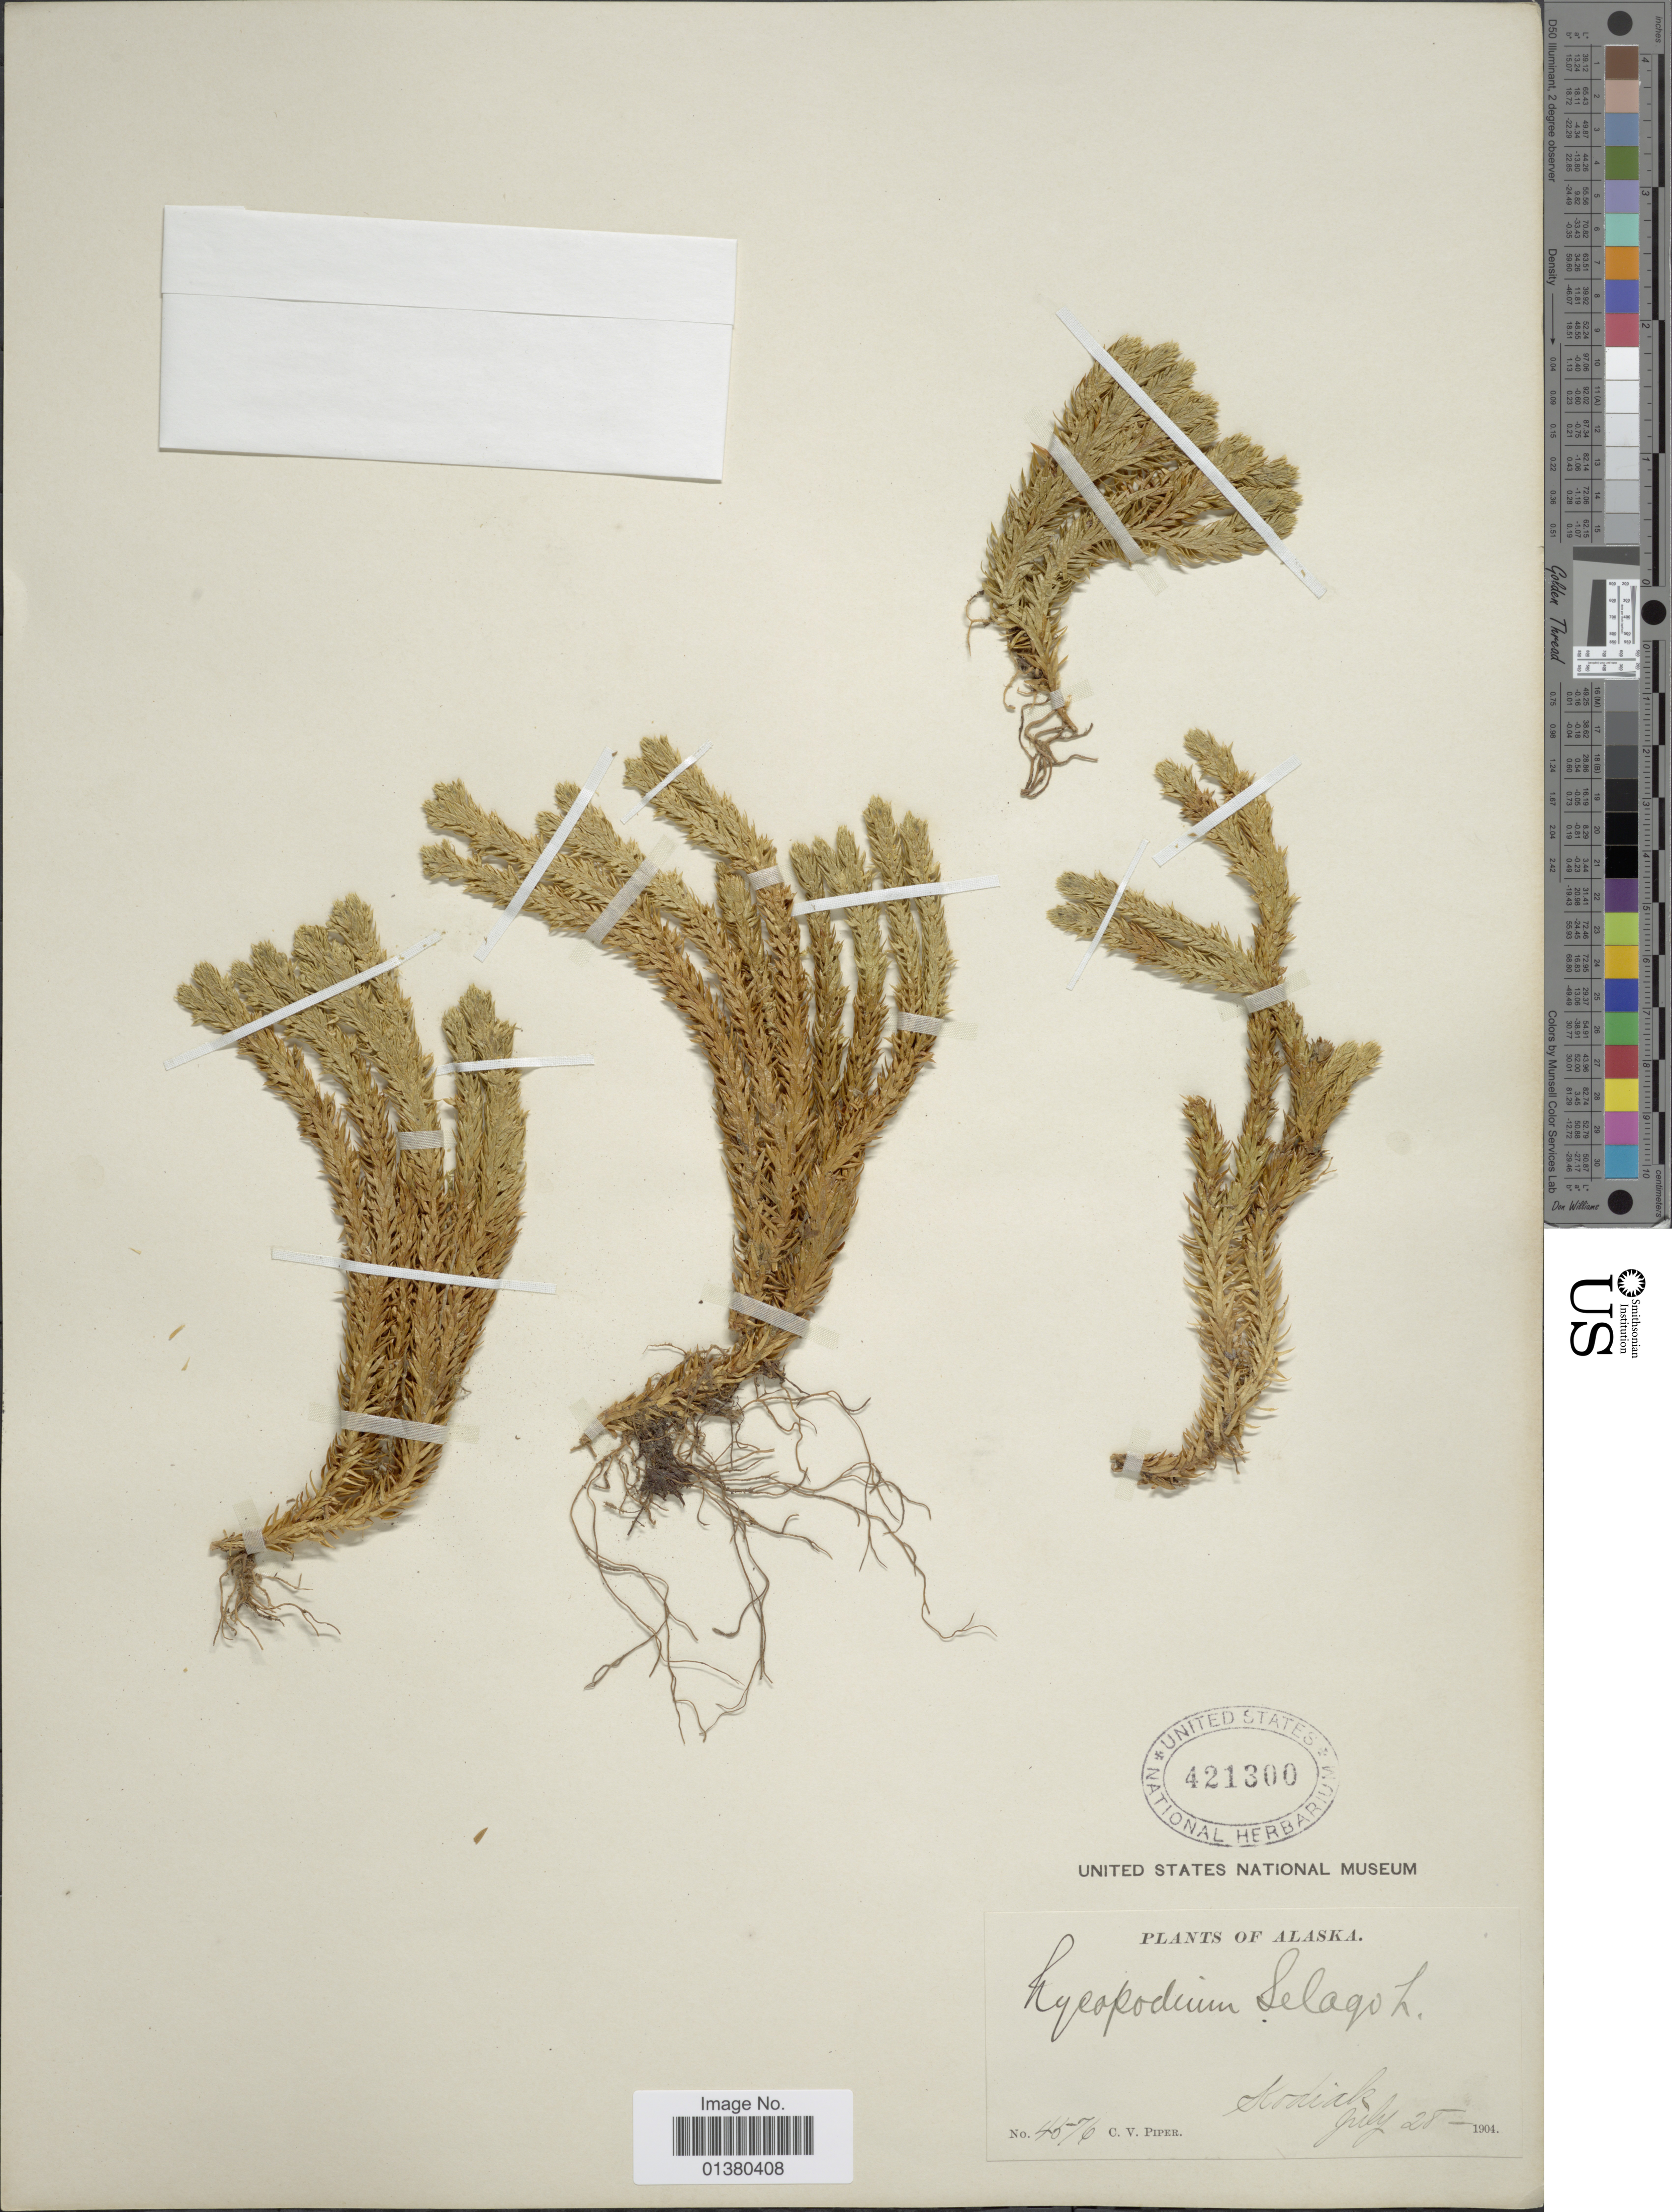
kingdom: Plantae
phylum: Tracheophyta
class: Lycopodiopsida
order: Lycopodiales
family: Lycopodiaceae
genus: Huperzia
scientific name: Huperzia selago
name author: (L.) Bernh. ex Schrank & Mart.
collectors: C. V. Piper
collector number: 4576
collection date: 1904-07-28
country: United States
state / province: Alaska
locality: Kodiak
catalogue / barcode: US 421300